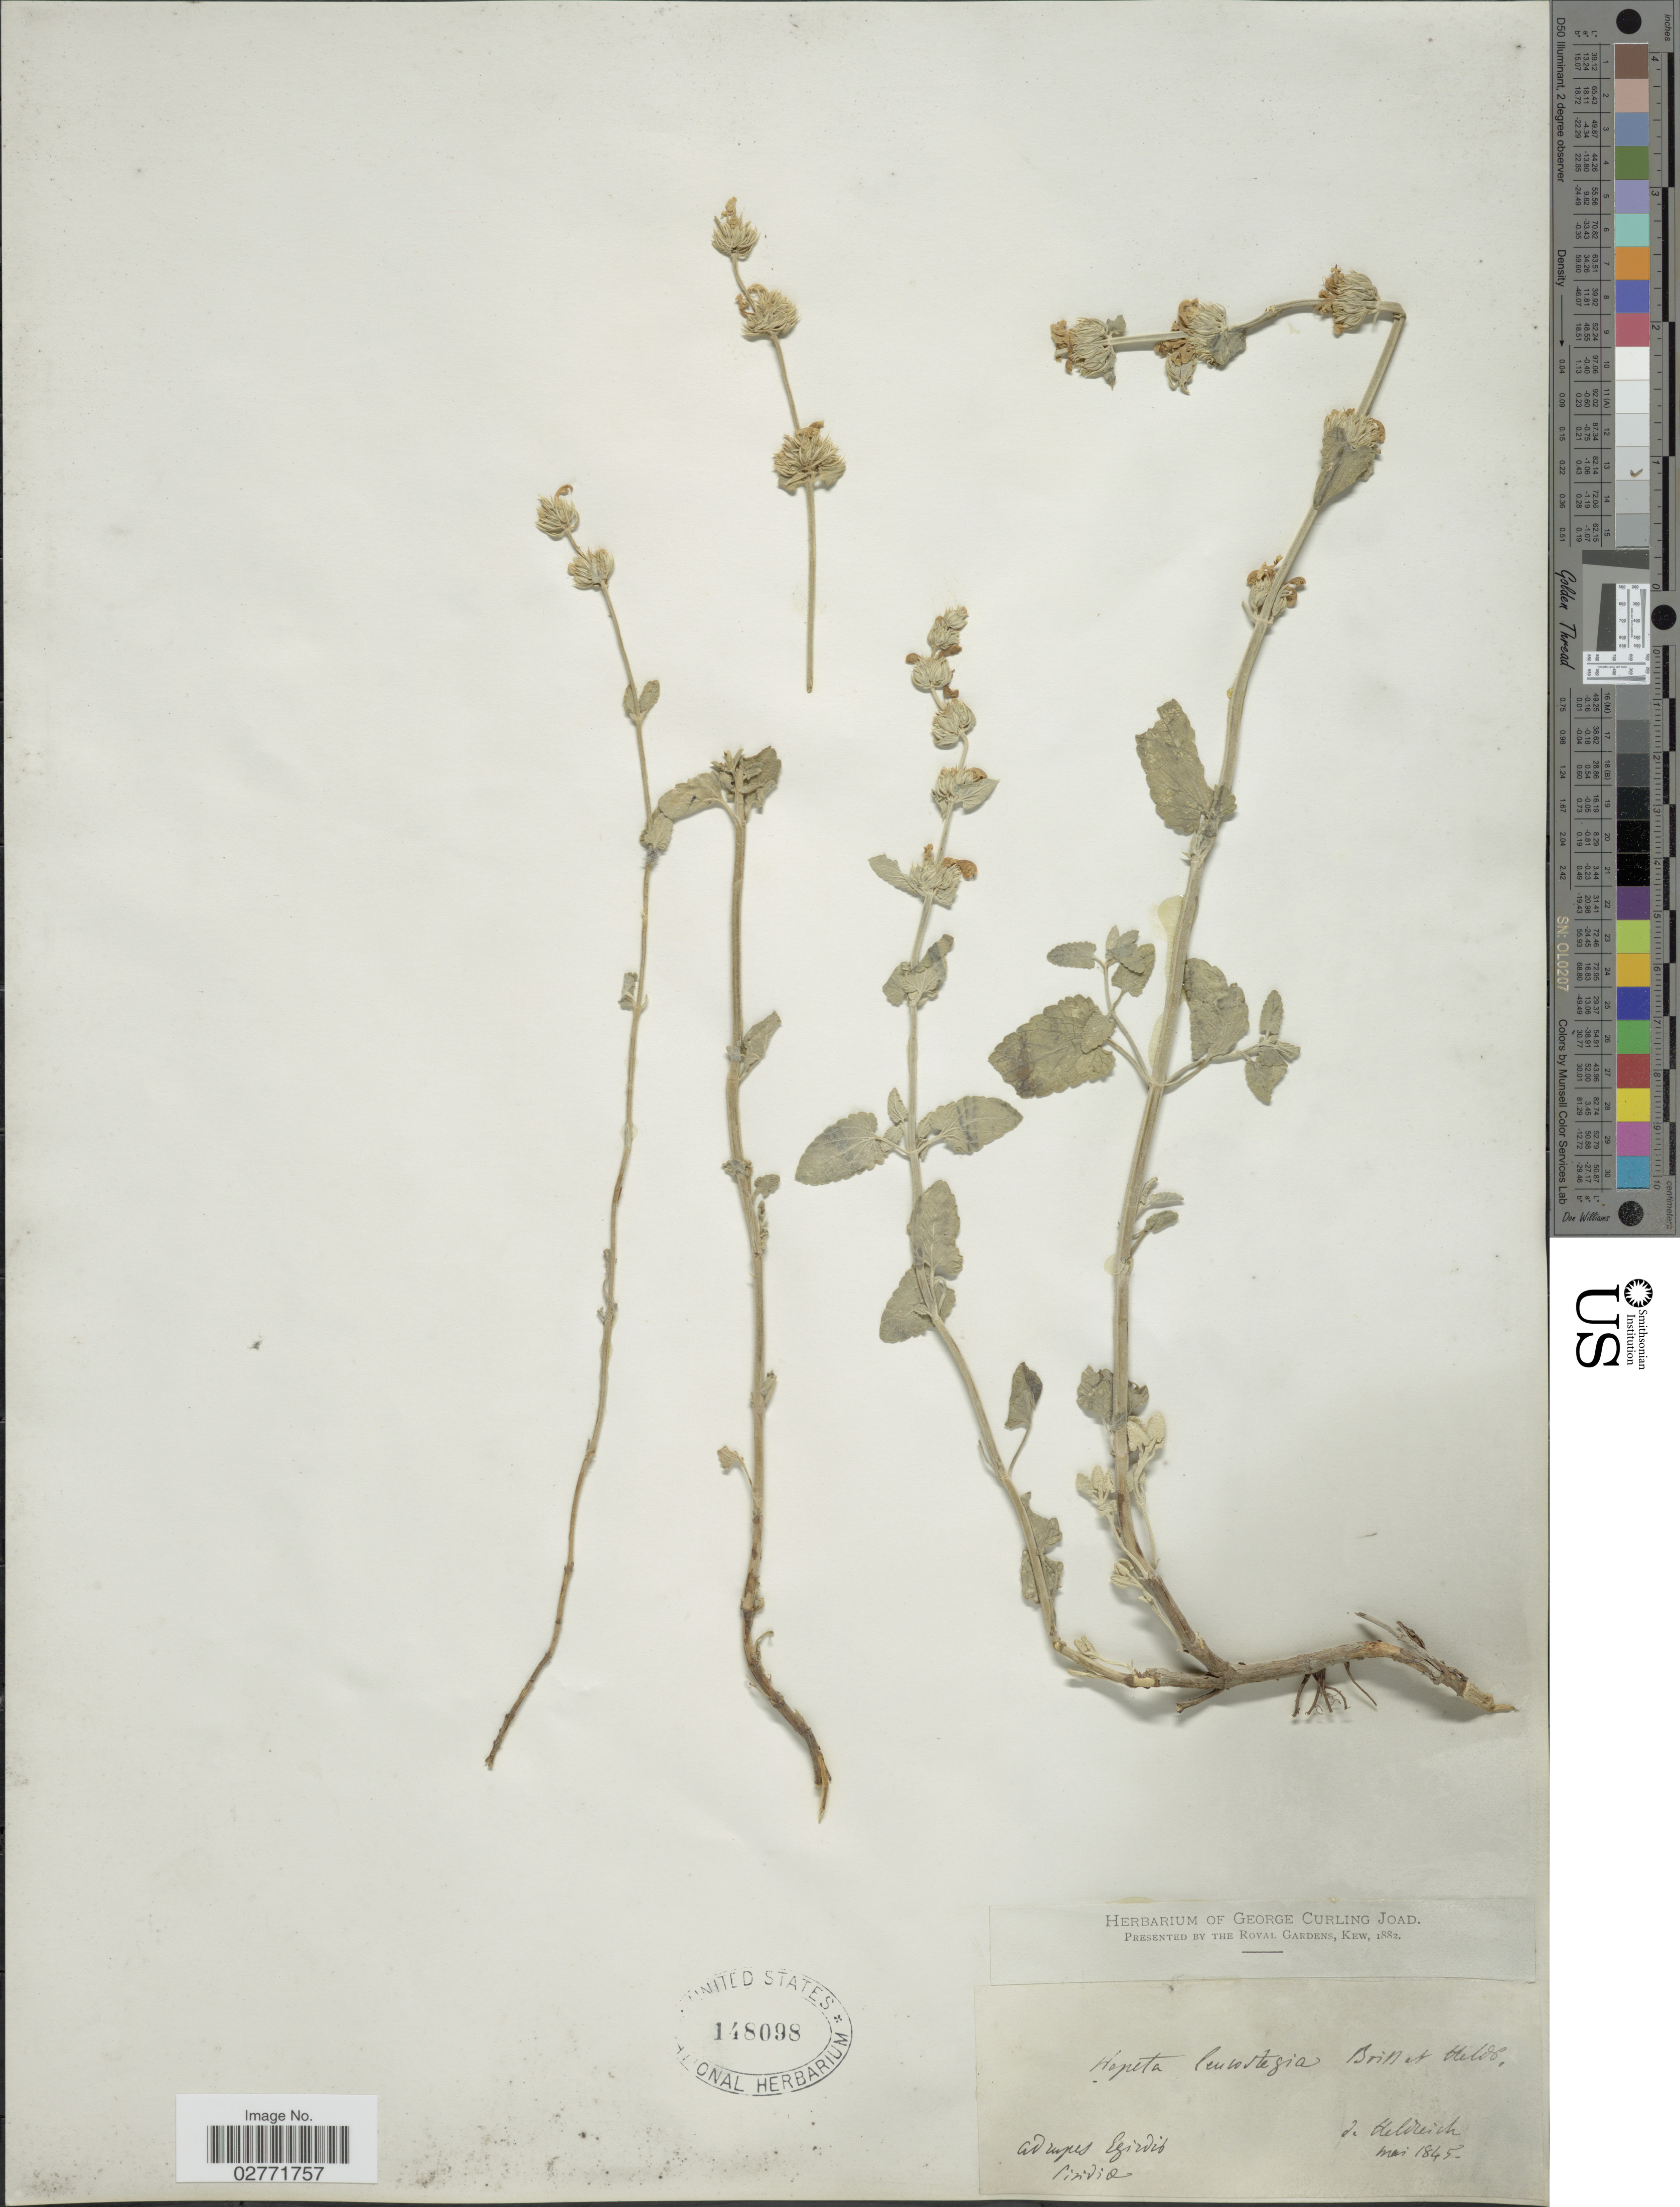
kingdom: Plantae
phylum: Tracheophyta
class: Magnoliopsida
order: Lamiales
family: Lamiaceae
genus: Nepeta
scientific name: Nepeta leucostegia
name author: Boiss. & Heldr.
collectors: -. De Heldreich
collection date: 1845-05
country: Turkey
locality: Ad rupes Egirdio, Pisidia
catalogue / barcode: US 148098